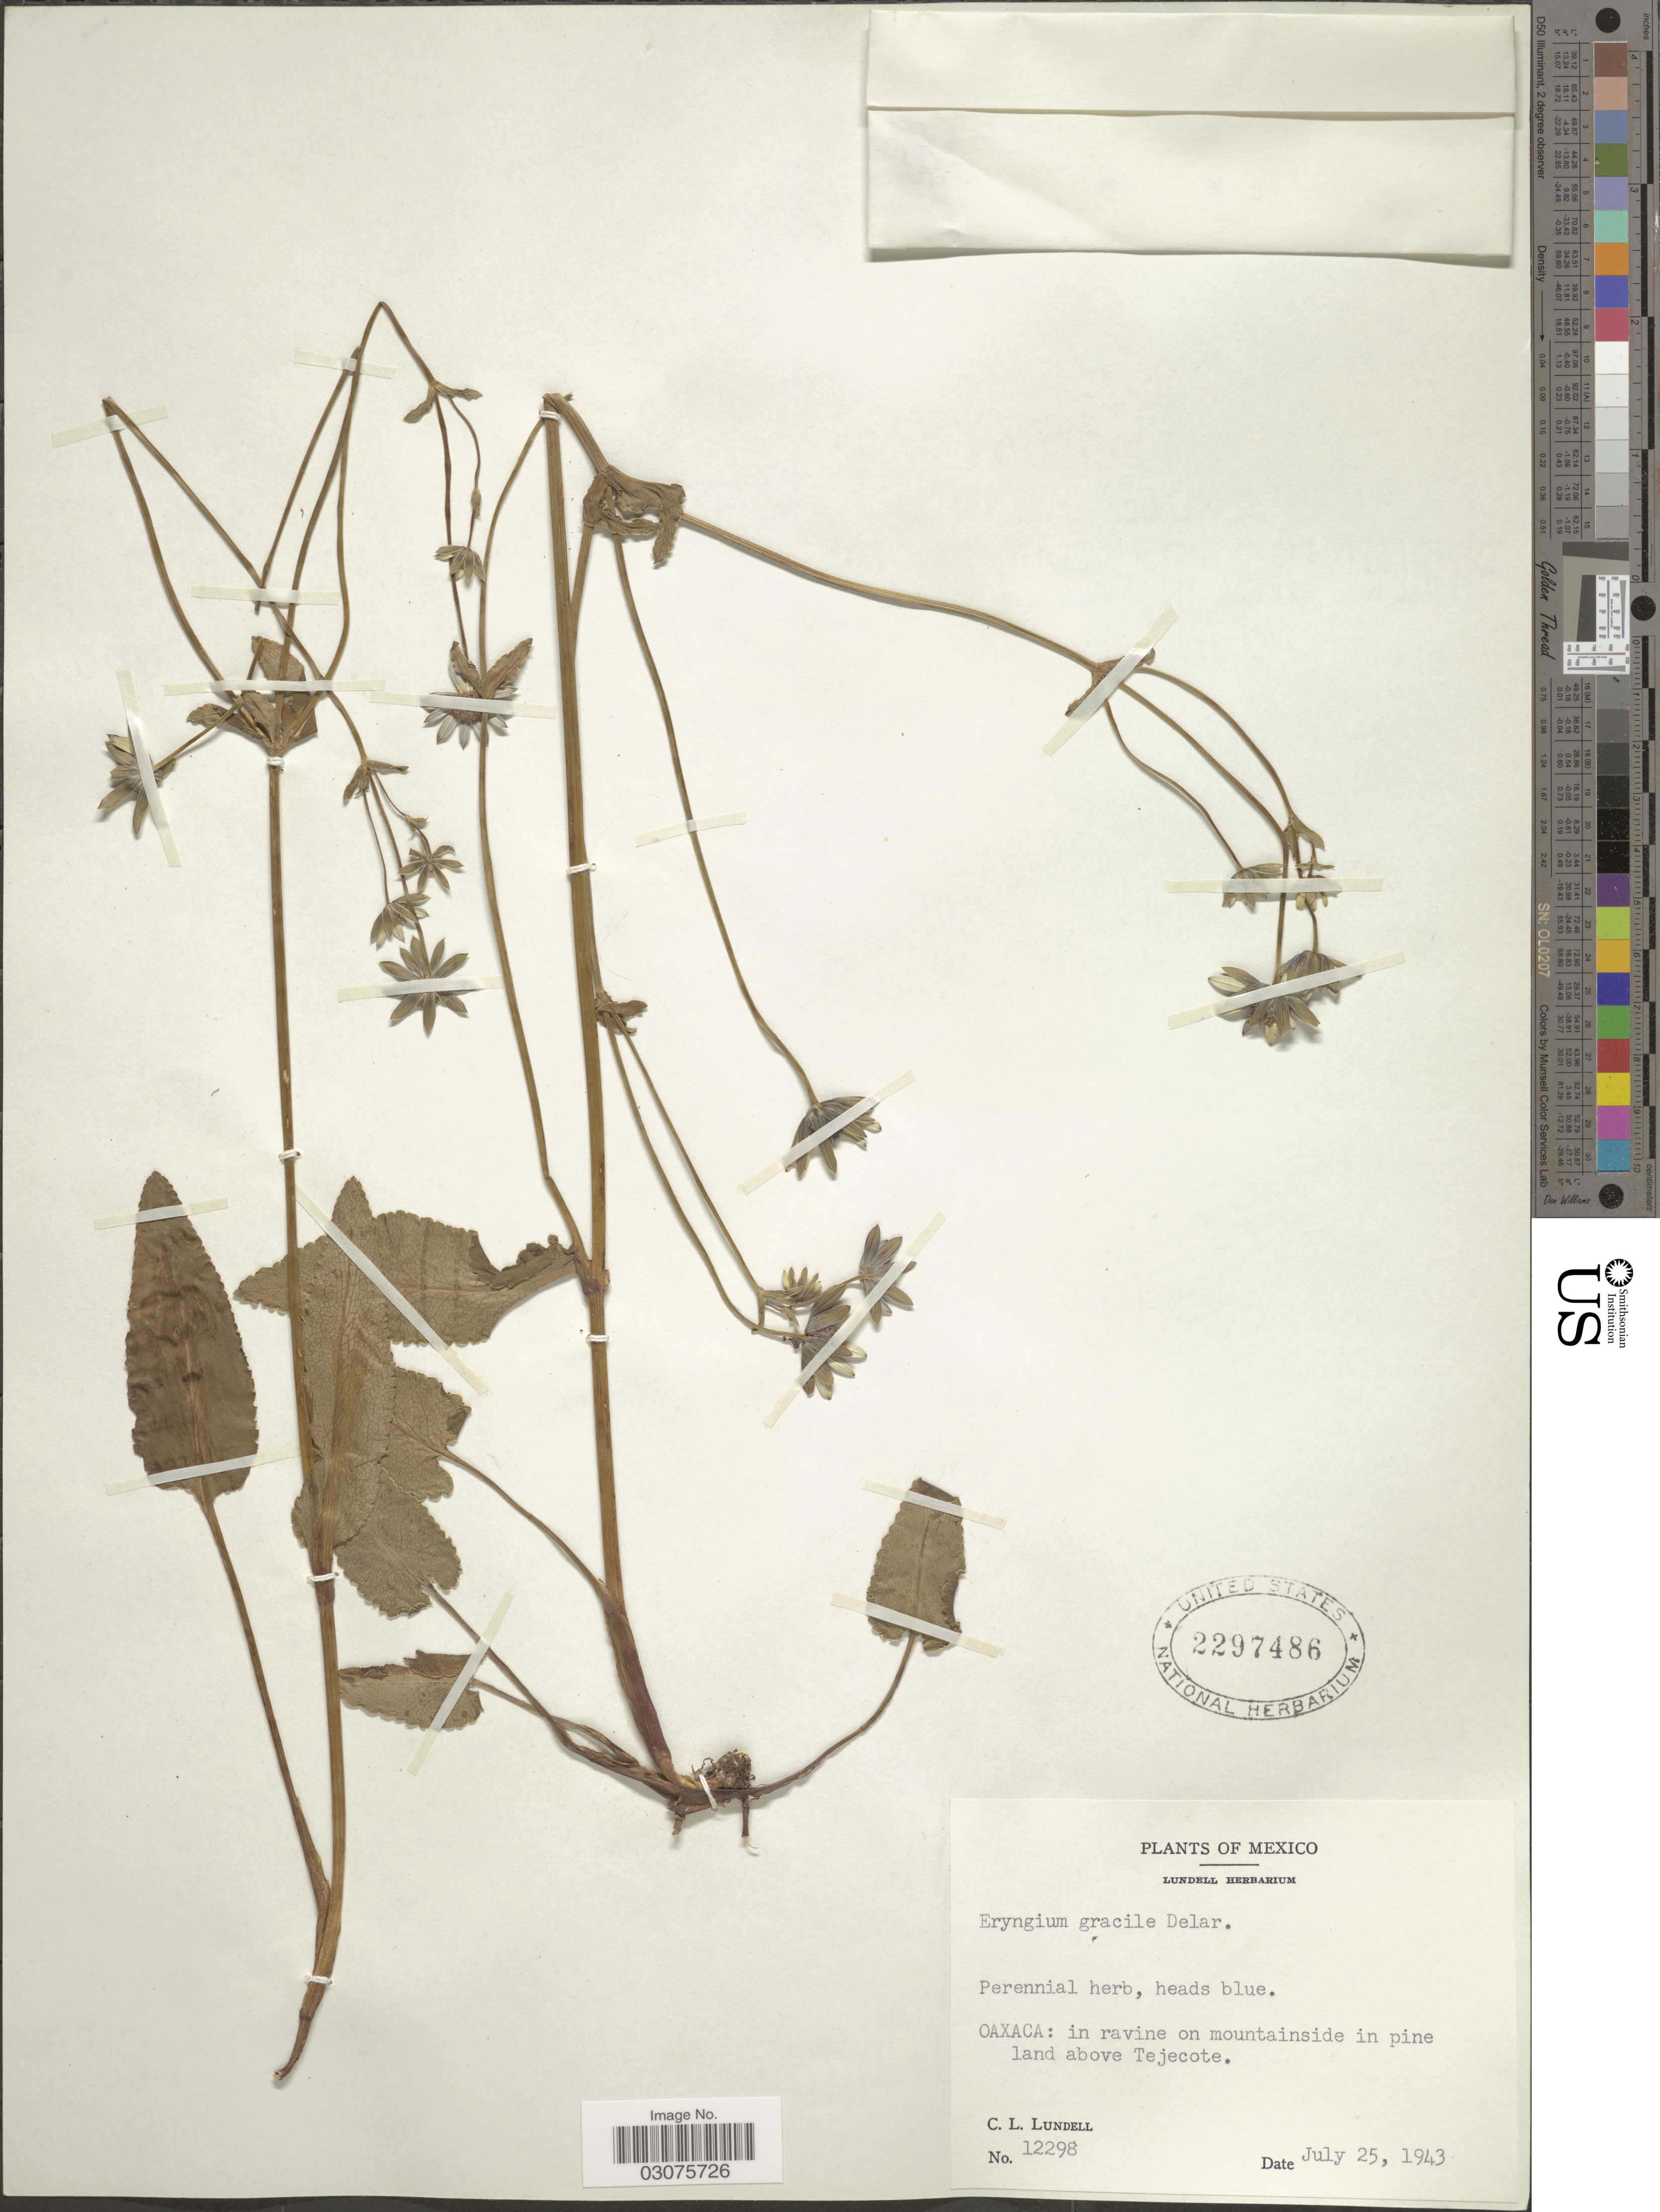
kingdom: Plantae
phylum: Tracheophyta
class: Magnoliopsida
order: Apiales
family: Apiaceae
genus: Eryngium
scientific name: Eryngium gracile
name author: F. Delaroche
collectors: C. L. Lundell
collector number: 12298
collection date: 1943-07-25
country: Mexico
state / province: Oaxaca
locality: In ravine on mountainside in pine land above Tejecote.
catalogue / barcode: US 2297486